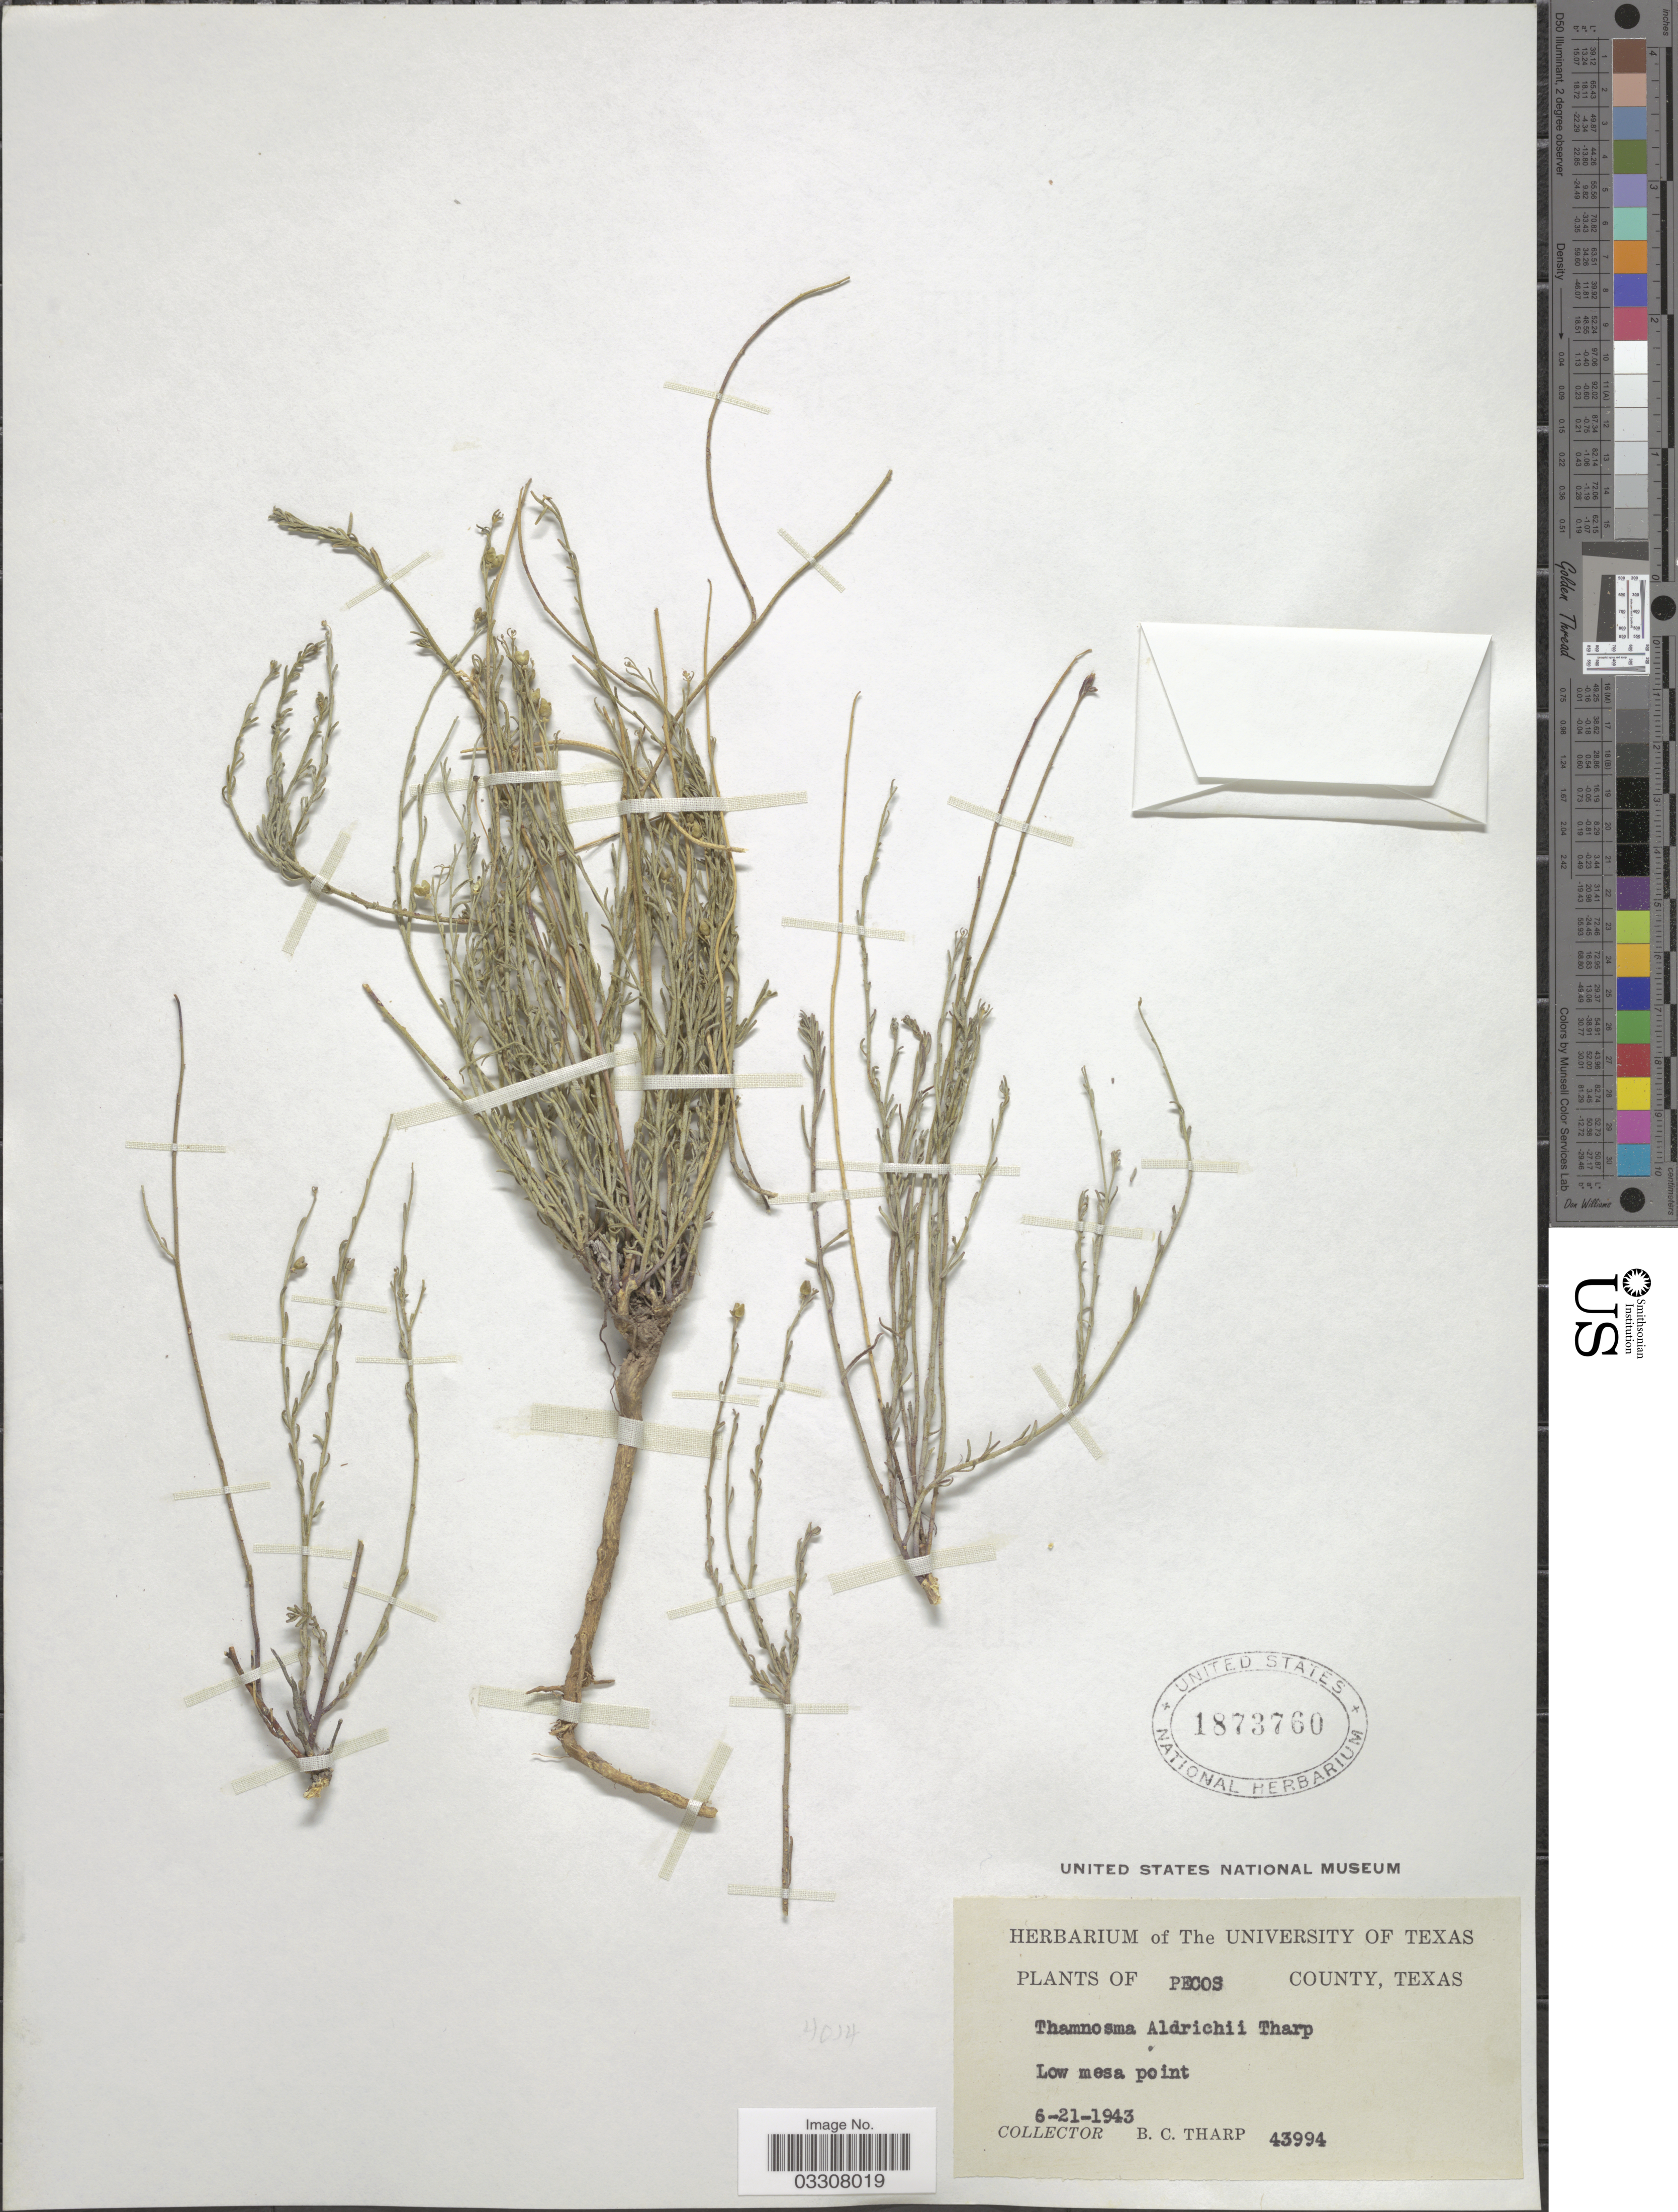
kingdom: Plantae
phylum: Tracheophyta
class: Magnoliopsida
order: Sapindales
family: Rutaceae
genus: Thamnosma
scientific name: Thamnosma texana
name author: (A. Gray) Torr.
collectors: B. C. Tharp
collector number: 43994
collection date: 1943-06-21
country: United States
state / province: Texas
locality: Pecos County. Low mesa point.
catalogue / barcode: US 1873760